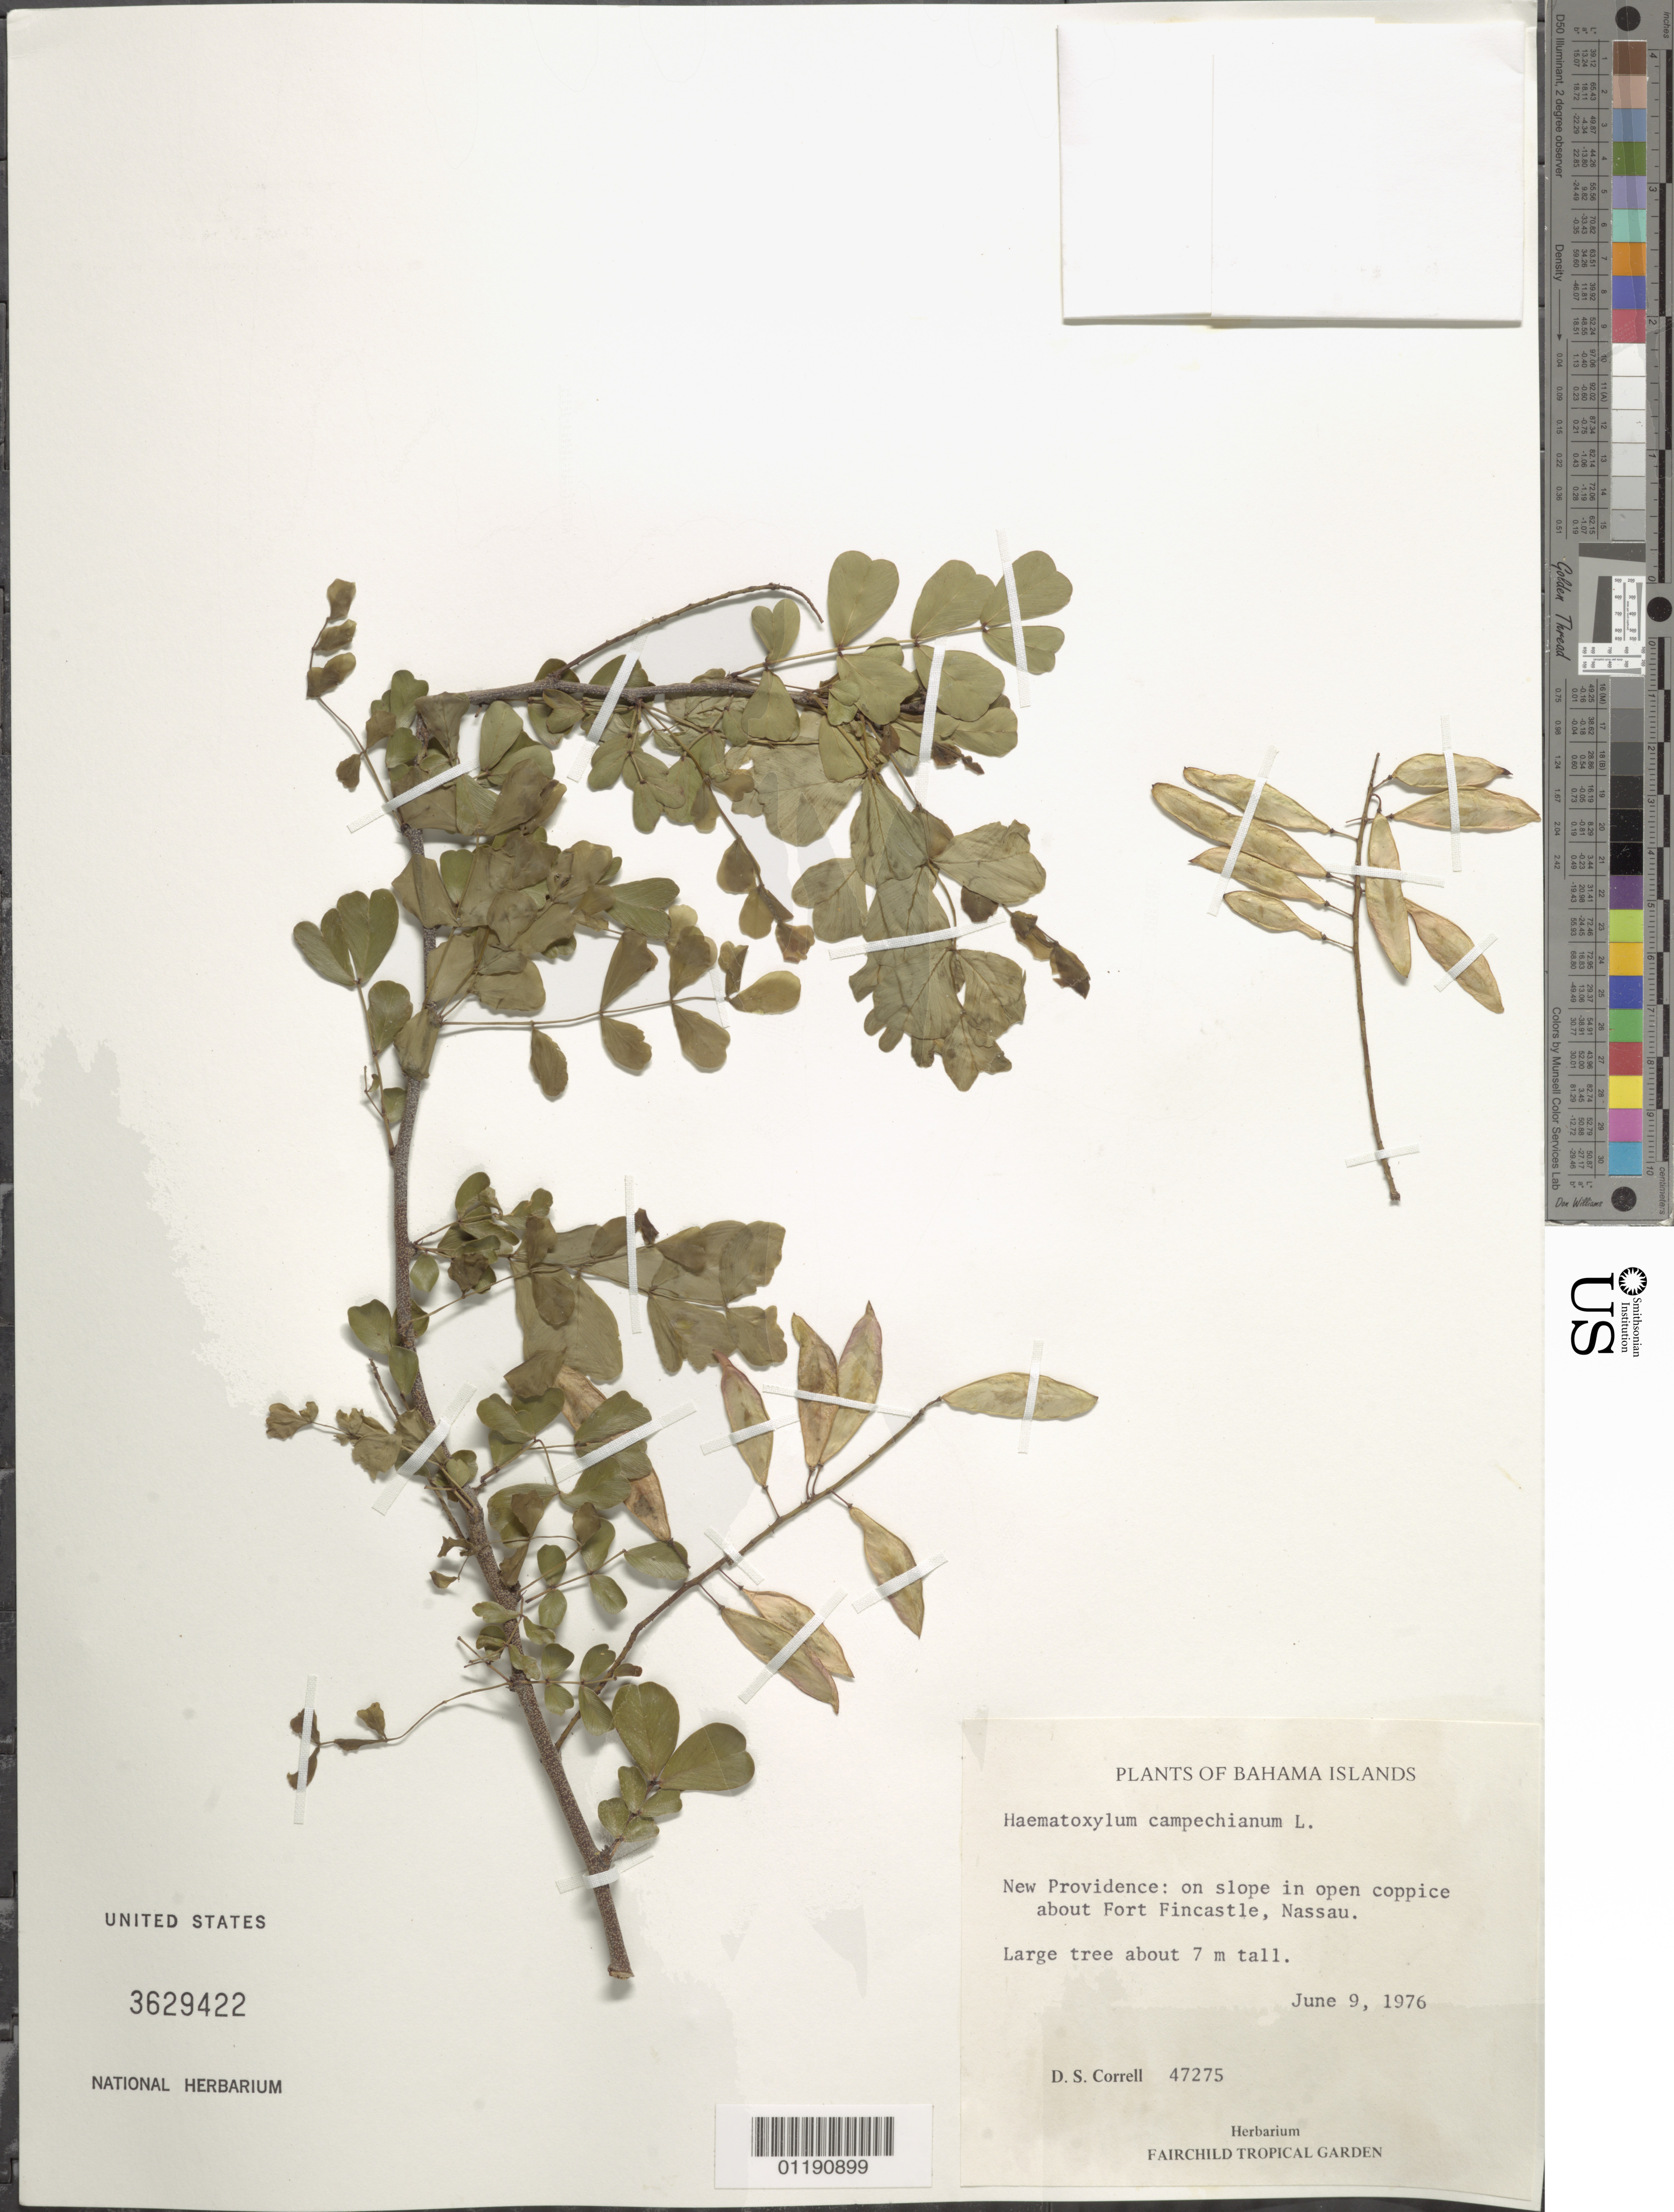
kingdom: Plantae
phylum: Tracheophyta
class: Magnoliopsida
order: Fabales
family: Fabaceae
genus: Haematoxylum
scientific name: Haematoxylum campechianum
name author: L.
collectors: D. S. Correll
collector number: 47275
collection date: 1976-06-09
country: Bahamas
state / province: New Providence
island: New Providence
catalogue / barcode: US 3629422